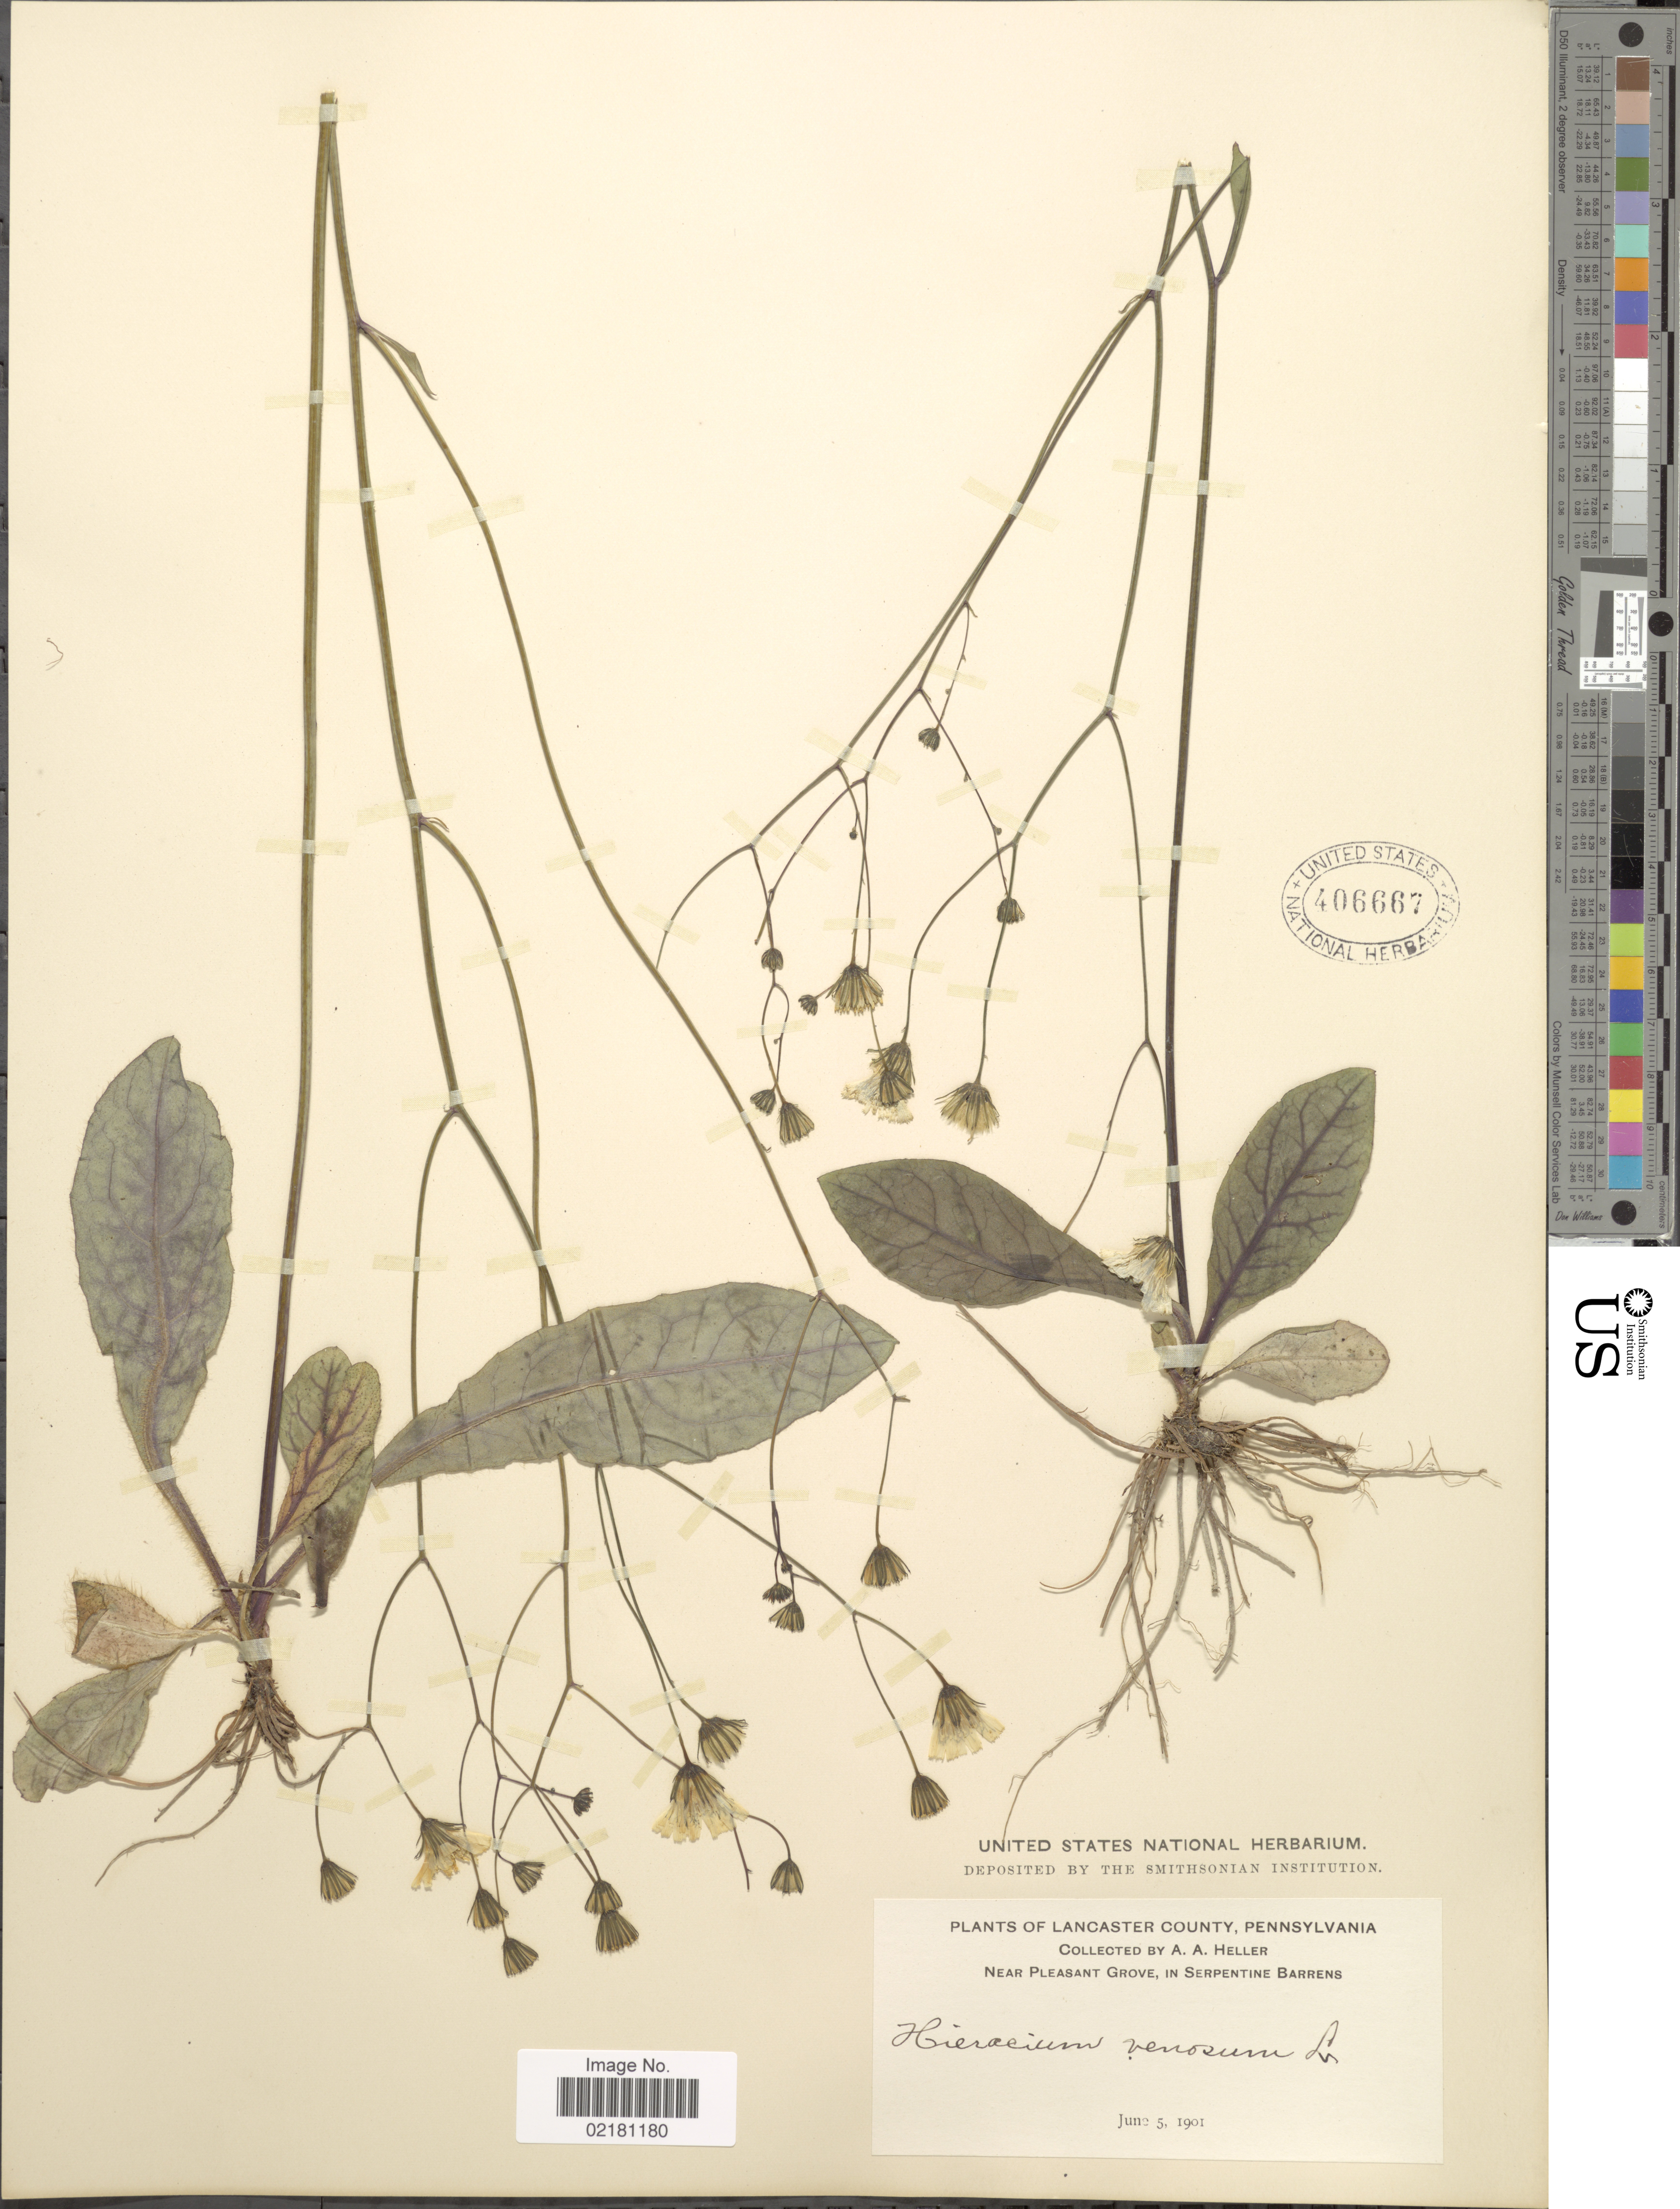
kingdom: Plantae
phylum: Tracheophyta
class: Magnoliopsida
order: Asterales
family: Asteraceae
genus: Hieracium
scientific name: Hieracium venosum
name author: L.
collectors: A. A. Heller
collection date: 1901-06-05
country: United States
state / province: Pennsylvania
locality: Lancaster County, Pennsylvania. Near Pleasant Grove, in Serpentine Barrens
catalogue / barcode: US 406667